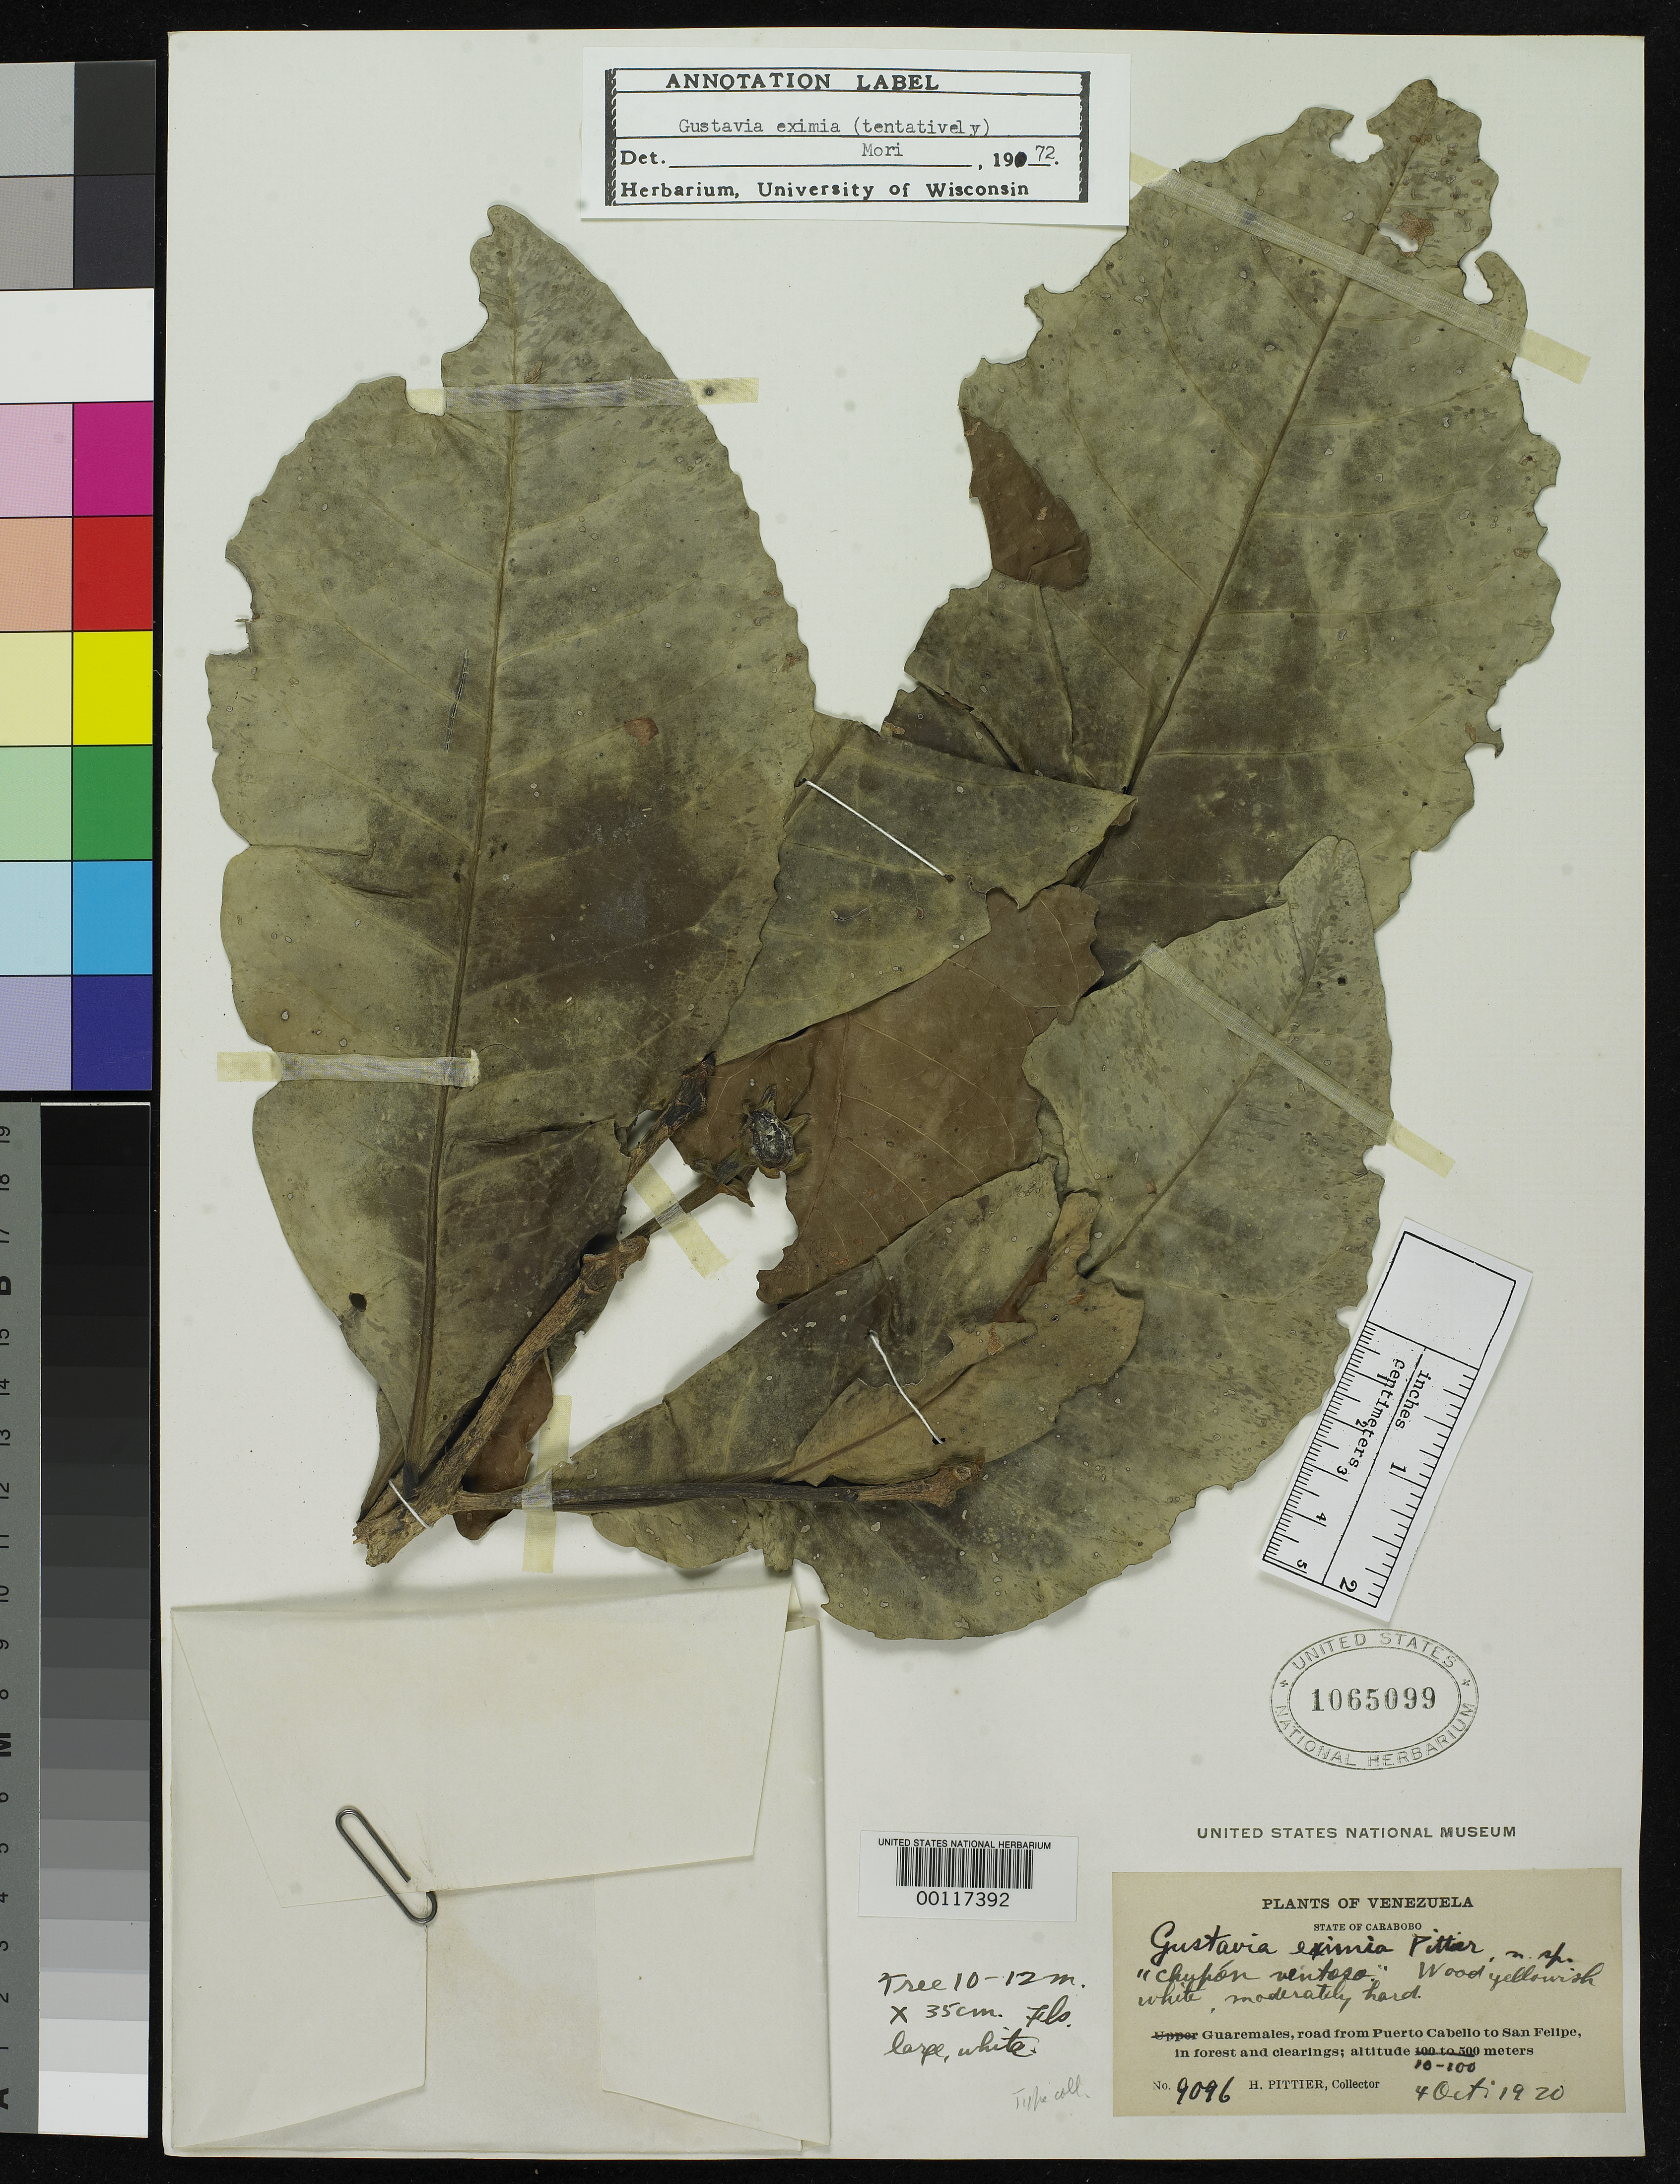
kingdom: Plantae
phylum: Tracheophyta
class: Magnoliopsida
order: Ericales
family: Lecythidaceae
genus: Gustavia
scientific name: Gustavia eximia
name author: Pittier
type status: Isotype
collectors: H. F. Pittier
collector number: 9096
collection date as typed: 04 Oct 1920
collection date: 1920-10-04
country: Venezuela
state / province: Carabobo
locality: Bosques de Guaremales, Cerca de Urama.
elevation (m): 10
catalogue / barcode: US 1065099